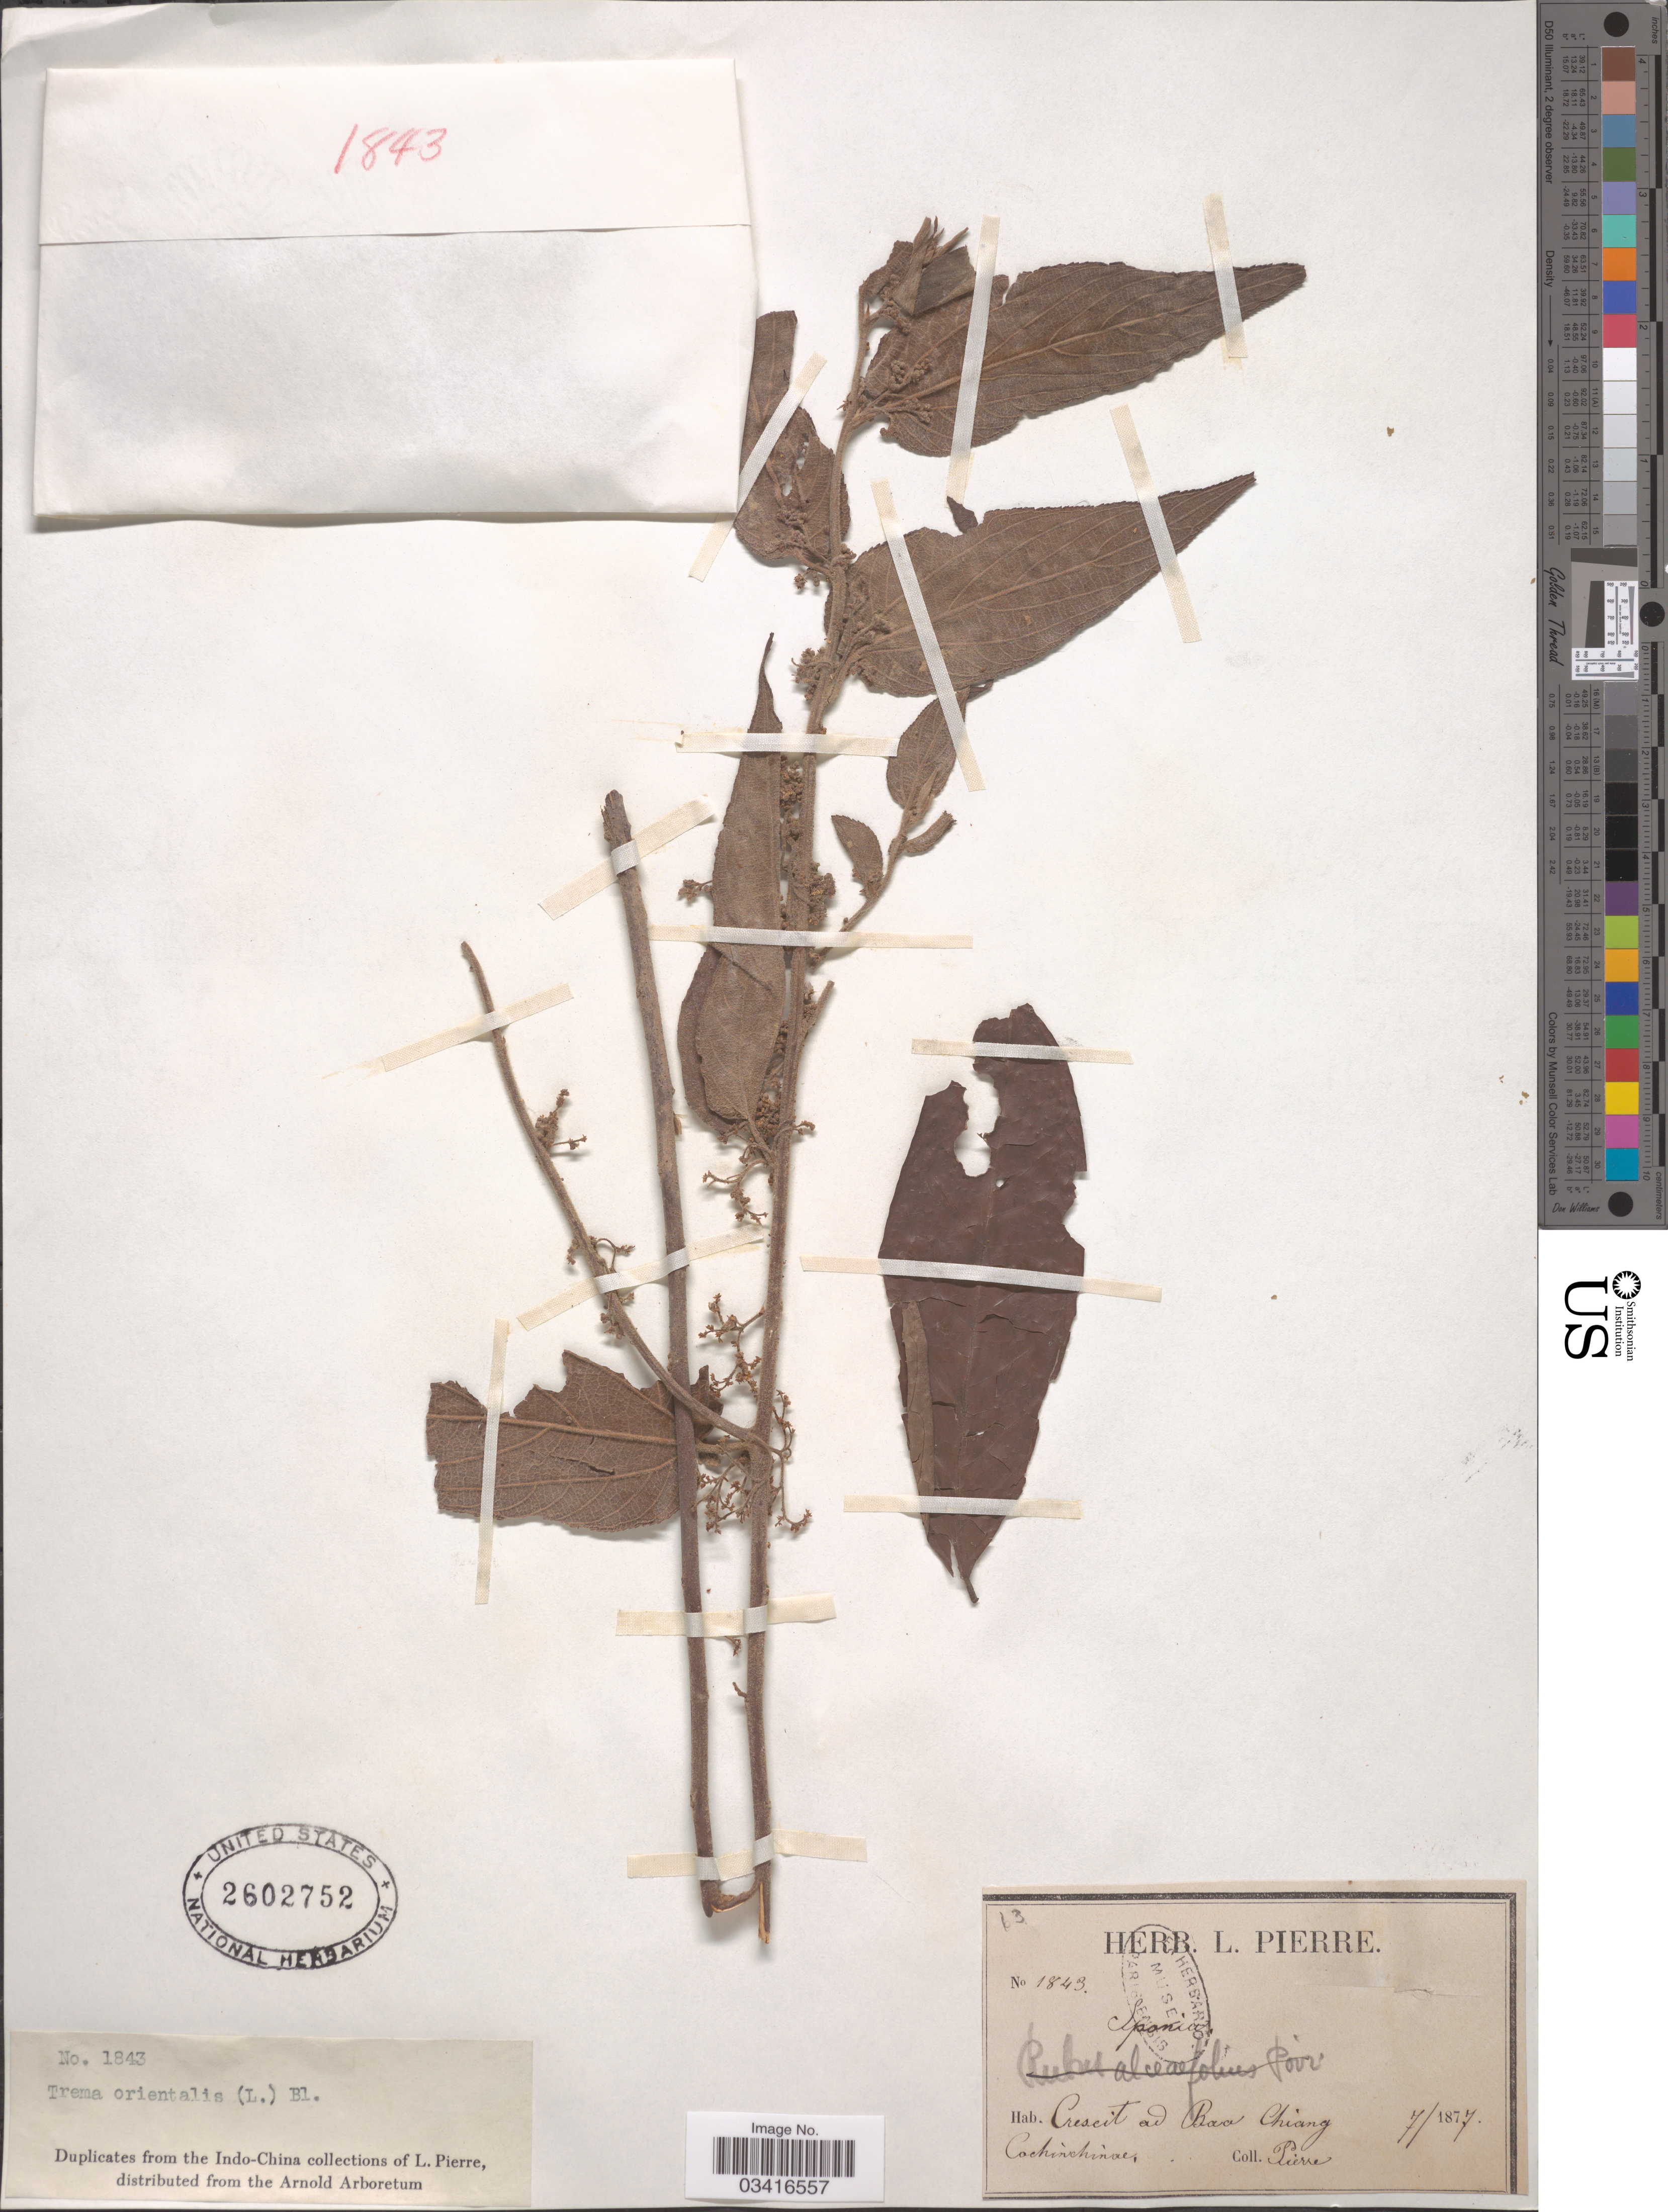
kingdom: Plantae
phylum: Tracheophyta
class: Magnoliopsida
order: Rosales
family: Cannabaceae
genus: Trema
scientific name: Trema orientale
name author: (L.) Blume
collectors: L. Pierre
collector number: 1843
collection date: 1877-07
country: Vietnam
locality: Crescit ad Baa Chiang. Cochinchinae.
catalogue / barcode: US 2602752